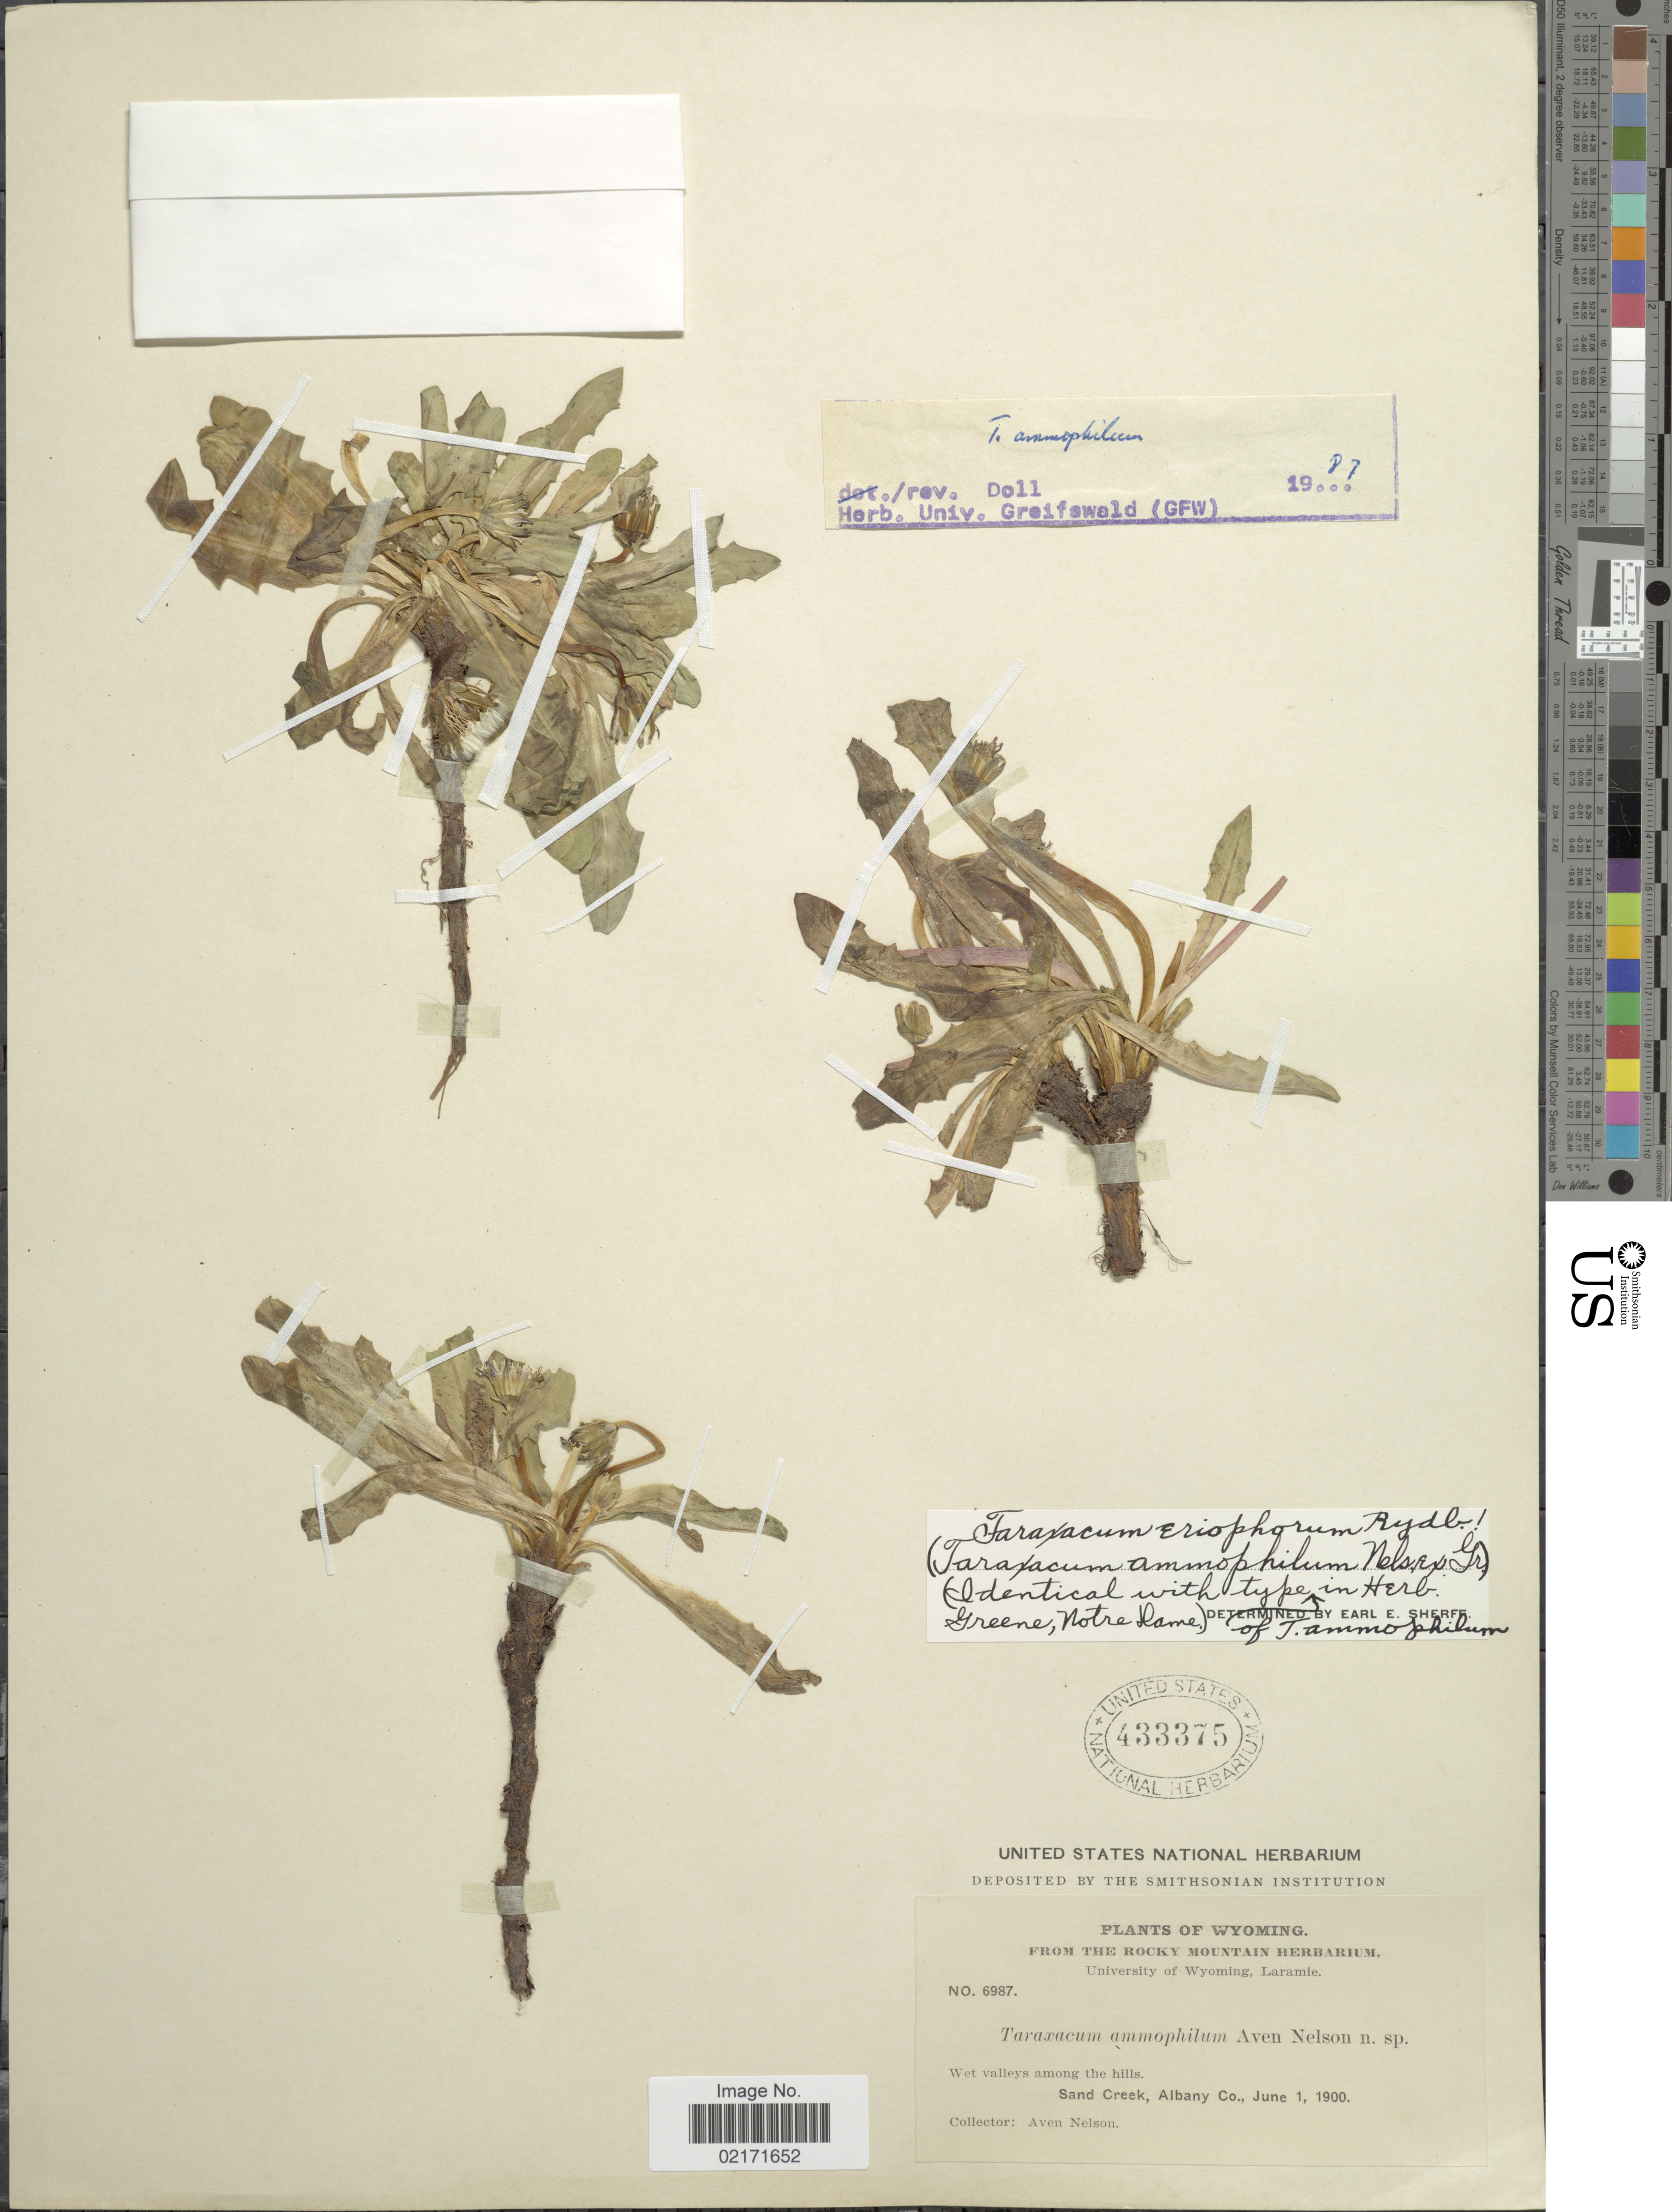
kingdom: Plantae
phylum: Tracheophyta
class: Magnoliopsida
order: Asterales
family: Asteraceae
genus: Taraxacum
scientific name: Taraxacum ammophilum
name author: Greene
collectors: A. Nelson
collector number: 6987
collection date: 1900-06-01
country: United States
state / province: Wyoming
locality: Wet valleys among the hills. Sand Creek, Albany Co.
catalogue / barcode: US 433375